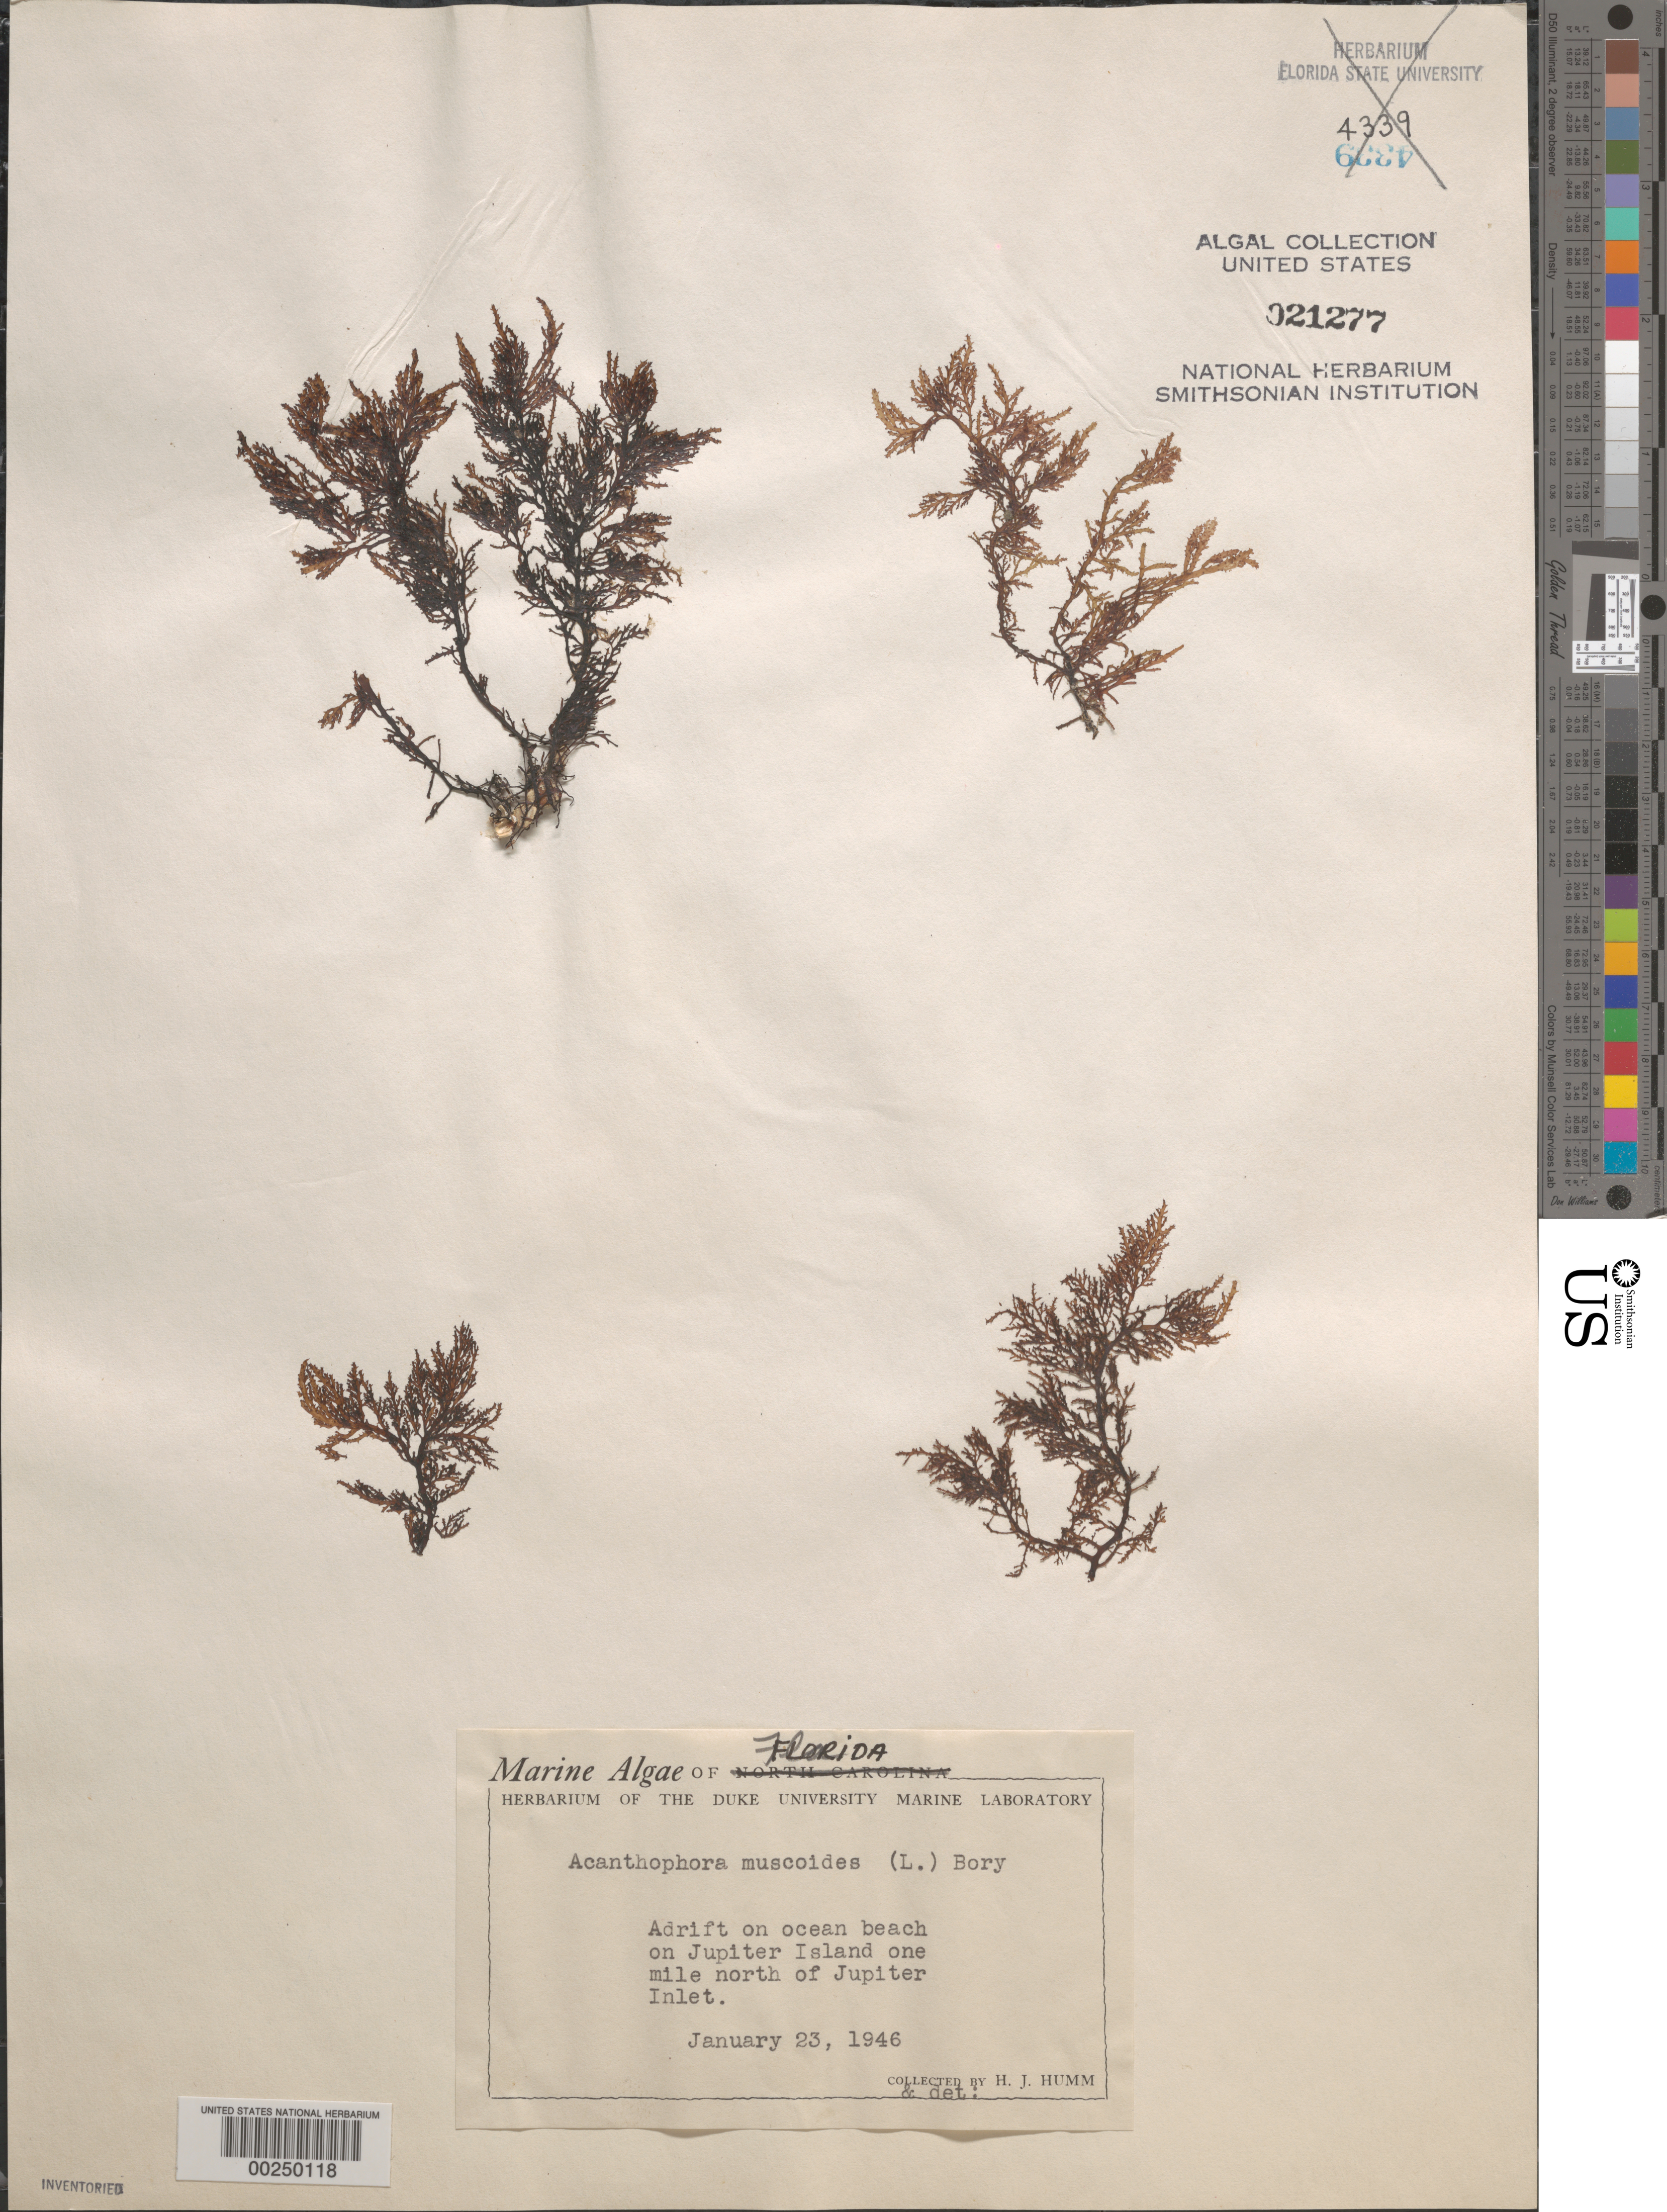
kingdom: Plantae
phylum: Rhodophyta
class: Florideophyceae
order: Ceramiales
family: Rhodomelaceae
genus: Acanthophora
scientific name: Acanthophora muscoides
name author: (C. Agardh) Bory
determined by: Humm, Harold J.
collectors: H. J. Humm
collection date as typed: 23 Jan 1946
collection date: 1946-01-23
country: United States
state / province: Florida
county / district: Palm Beach County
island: Jupiter Island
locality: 1 mile north of Jupiter Inlet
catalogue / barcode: US 21277